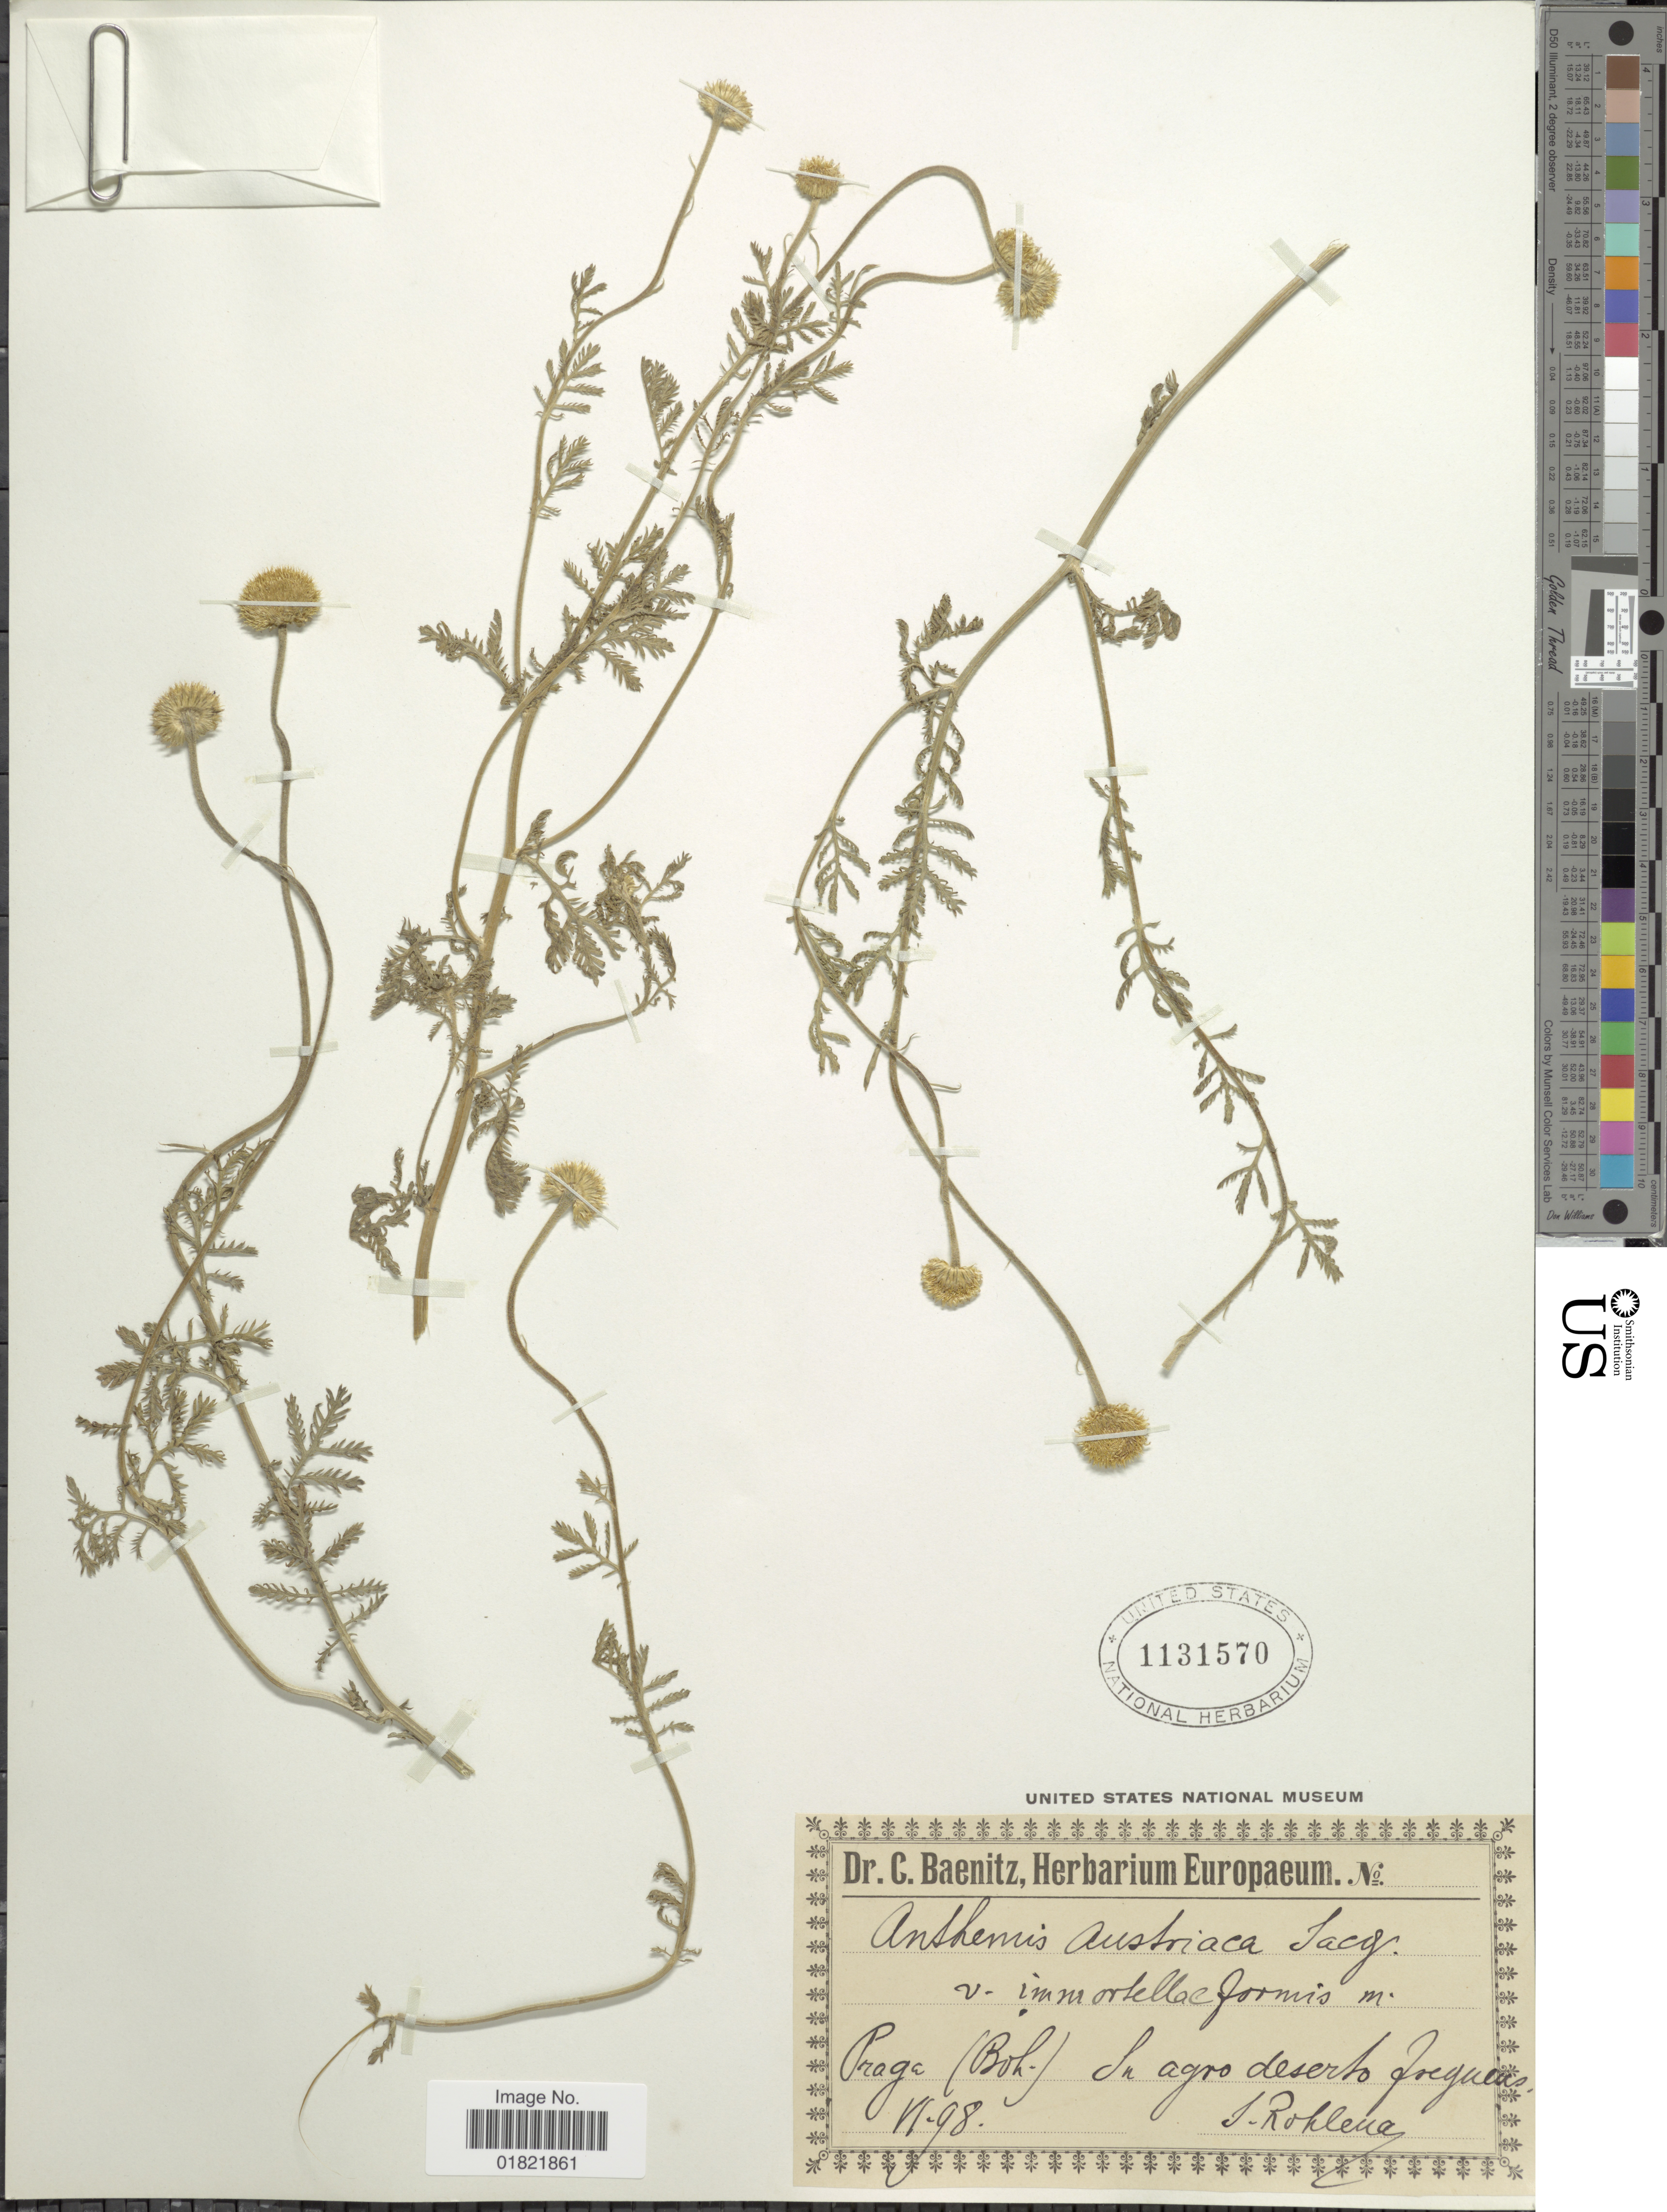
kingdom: Plantae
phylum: Tracheophyta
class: Magnoliopsida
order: Asterales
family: Asteraceae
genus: Anthemis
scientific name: Anthemis austriaca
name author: Jacq.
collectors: J. Rohlena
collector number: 98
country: Czechia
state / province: Prague, Capital District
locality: Prage (Boh.) In agro deserto freguens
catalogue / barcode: US 1131570